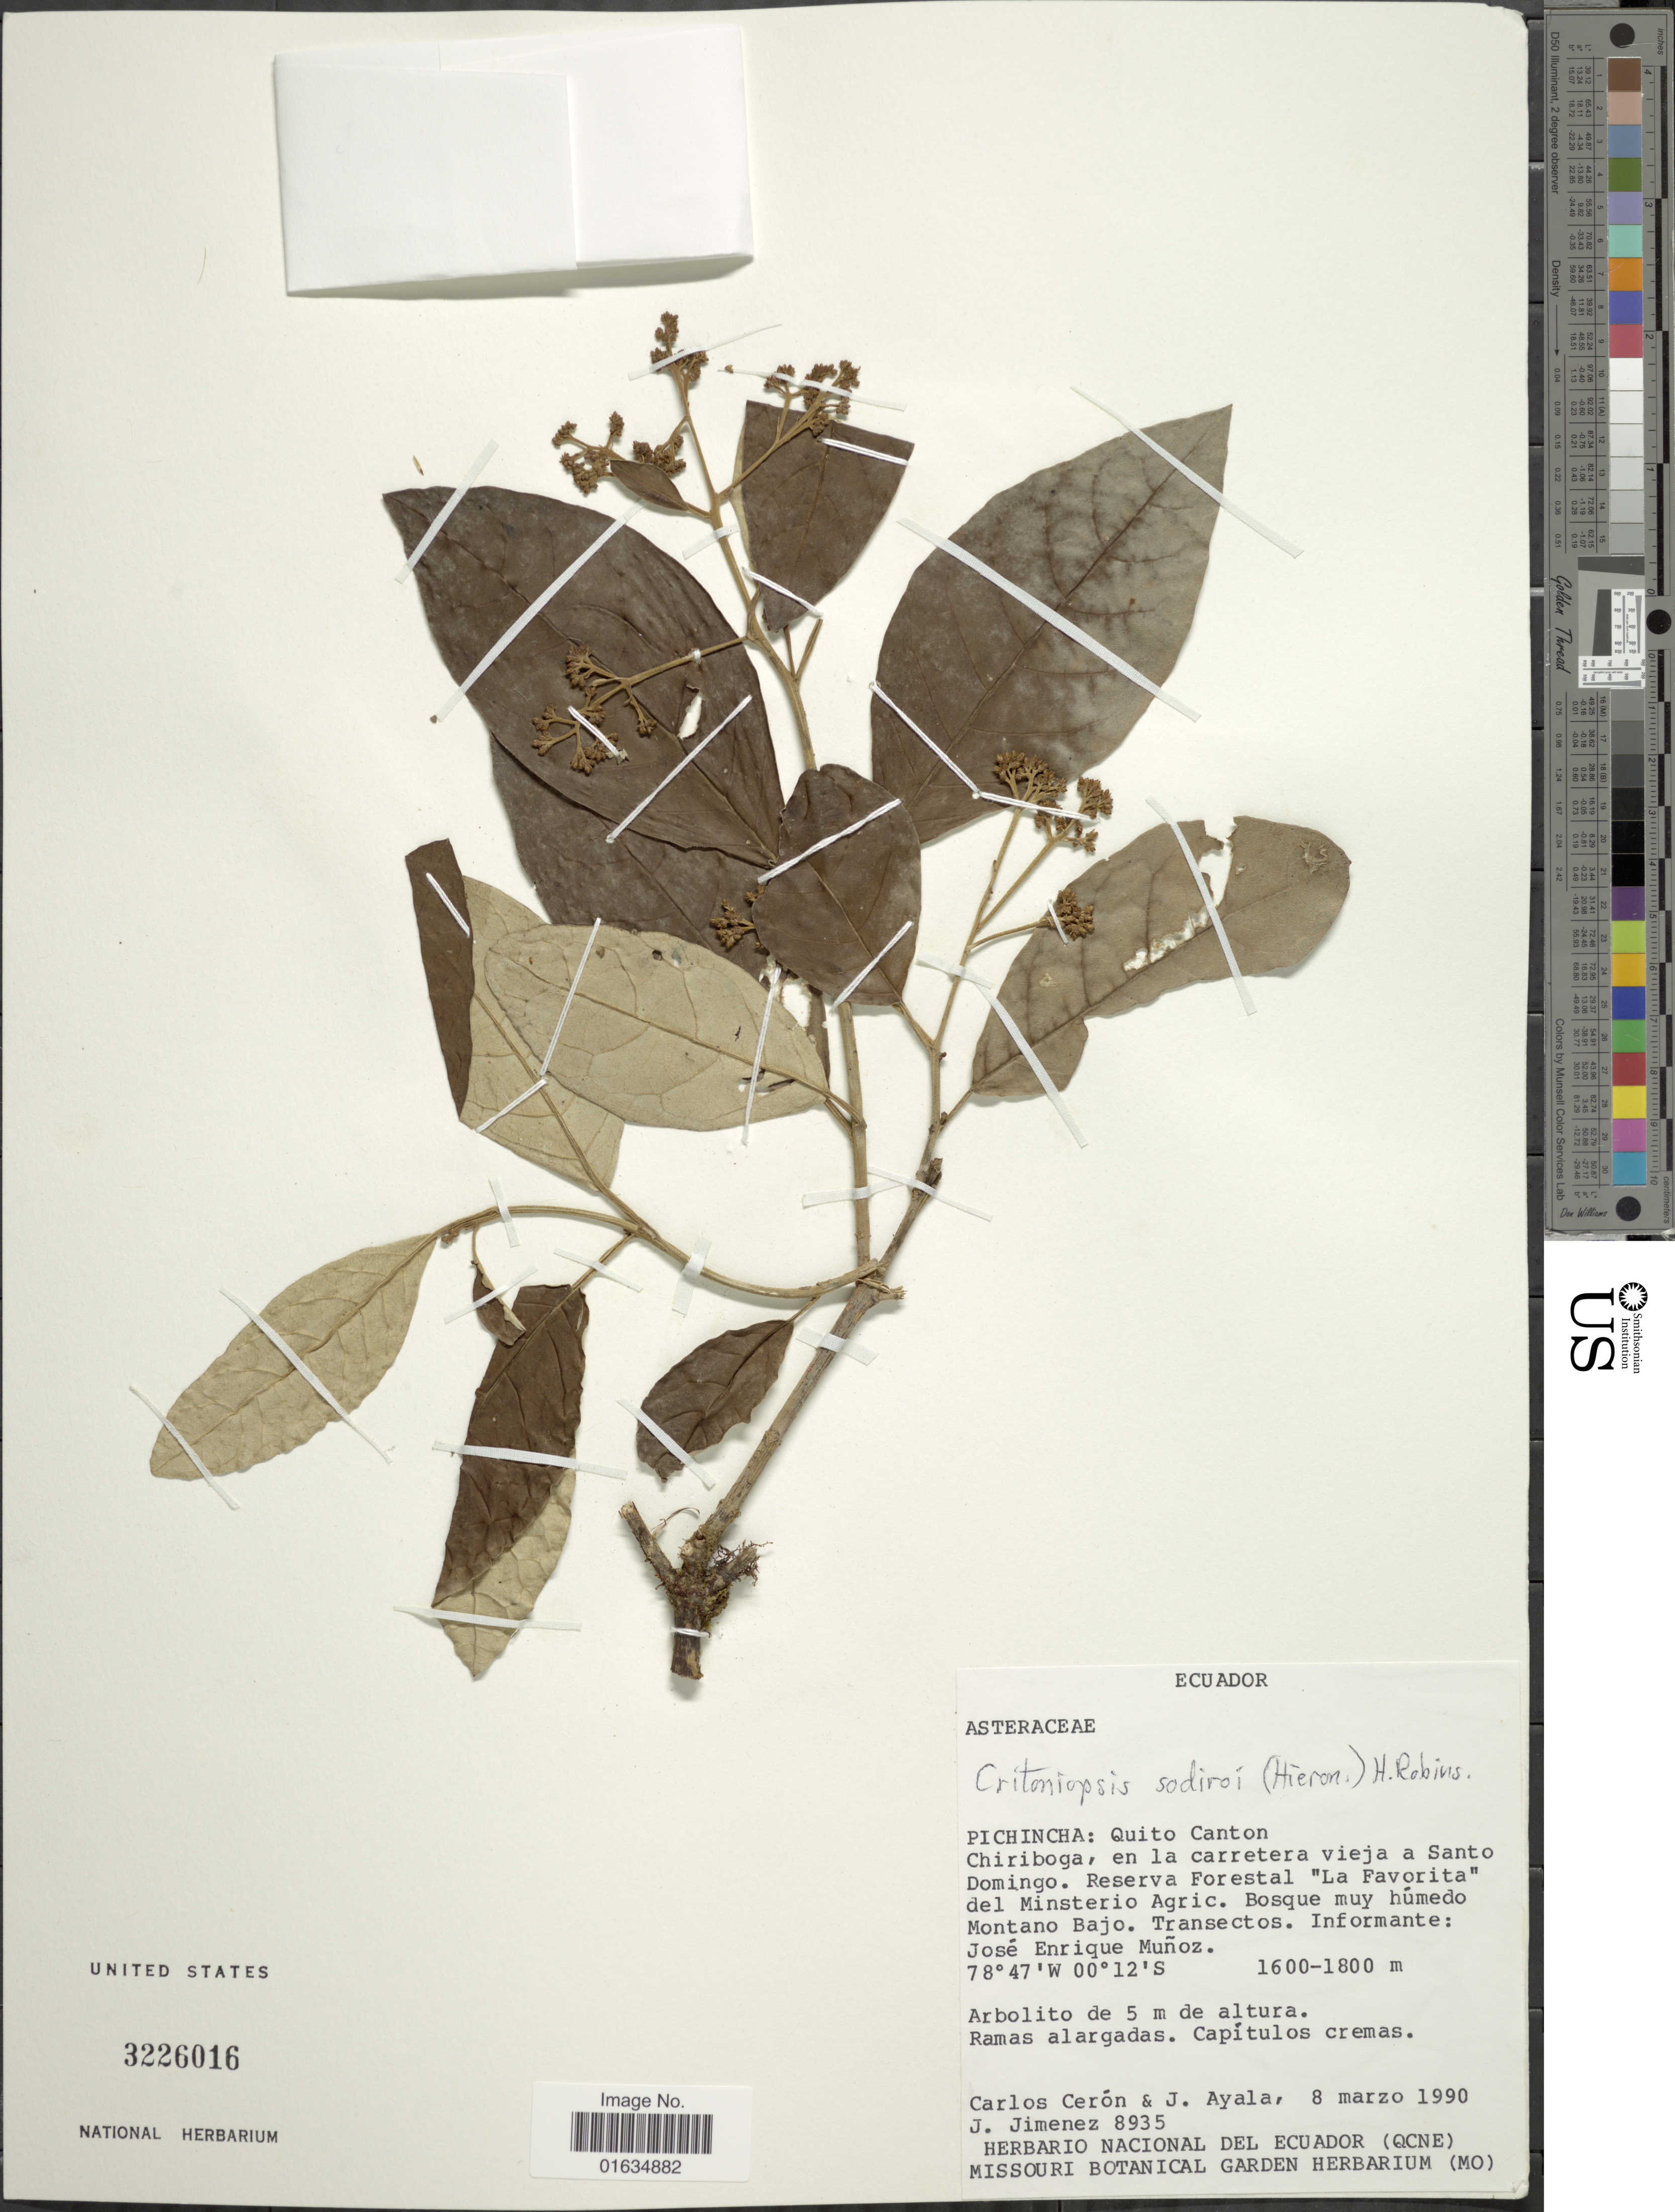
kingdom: Plantae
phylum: Tracheophyta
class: Magnoliopsida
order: Asterales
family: Asteraceae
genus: Critoniopsis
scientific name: Critoniopsis sodiroi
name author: (Hieron. ex Sodiro) H. Rob.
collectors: C. E. Cerón M., J. Ayala & J. Jimenez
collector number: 8935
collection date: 1990-03-08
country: Ecuador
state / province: Pichincha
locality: Quito Canton, Chiriboga, en la carretera vieja a Santo Domingo, Reserva Forestal La Favorita del Minsterio Agric., Montano Bajo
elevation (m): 1600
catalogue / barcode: US 3226016